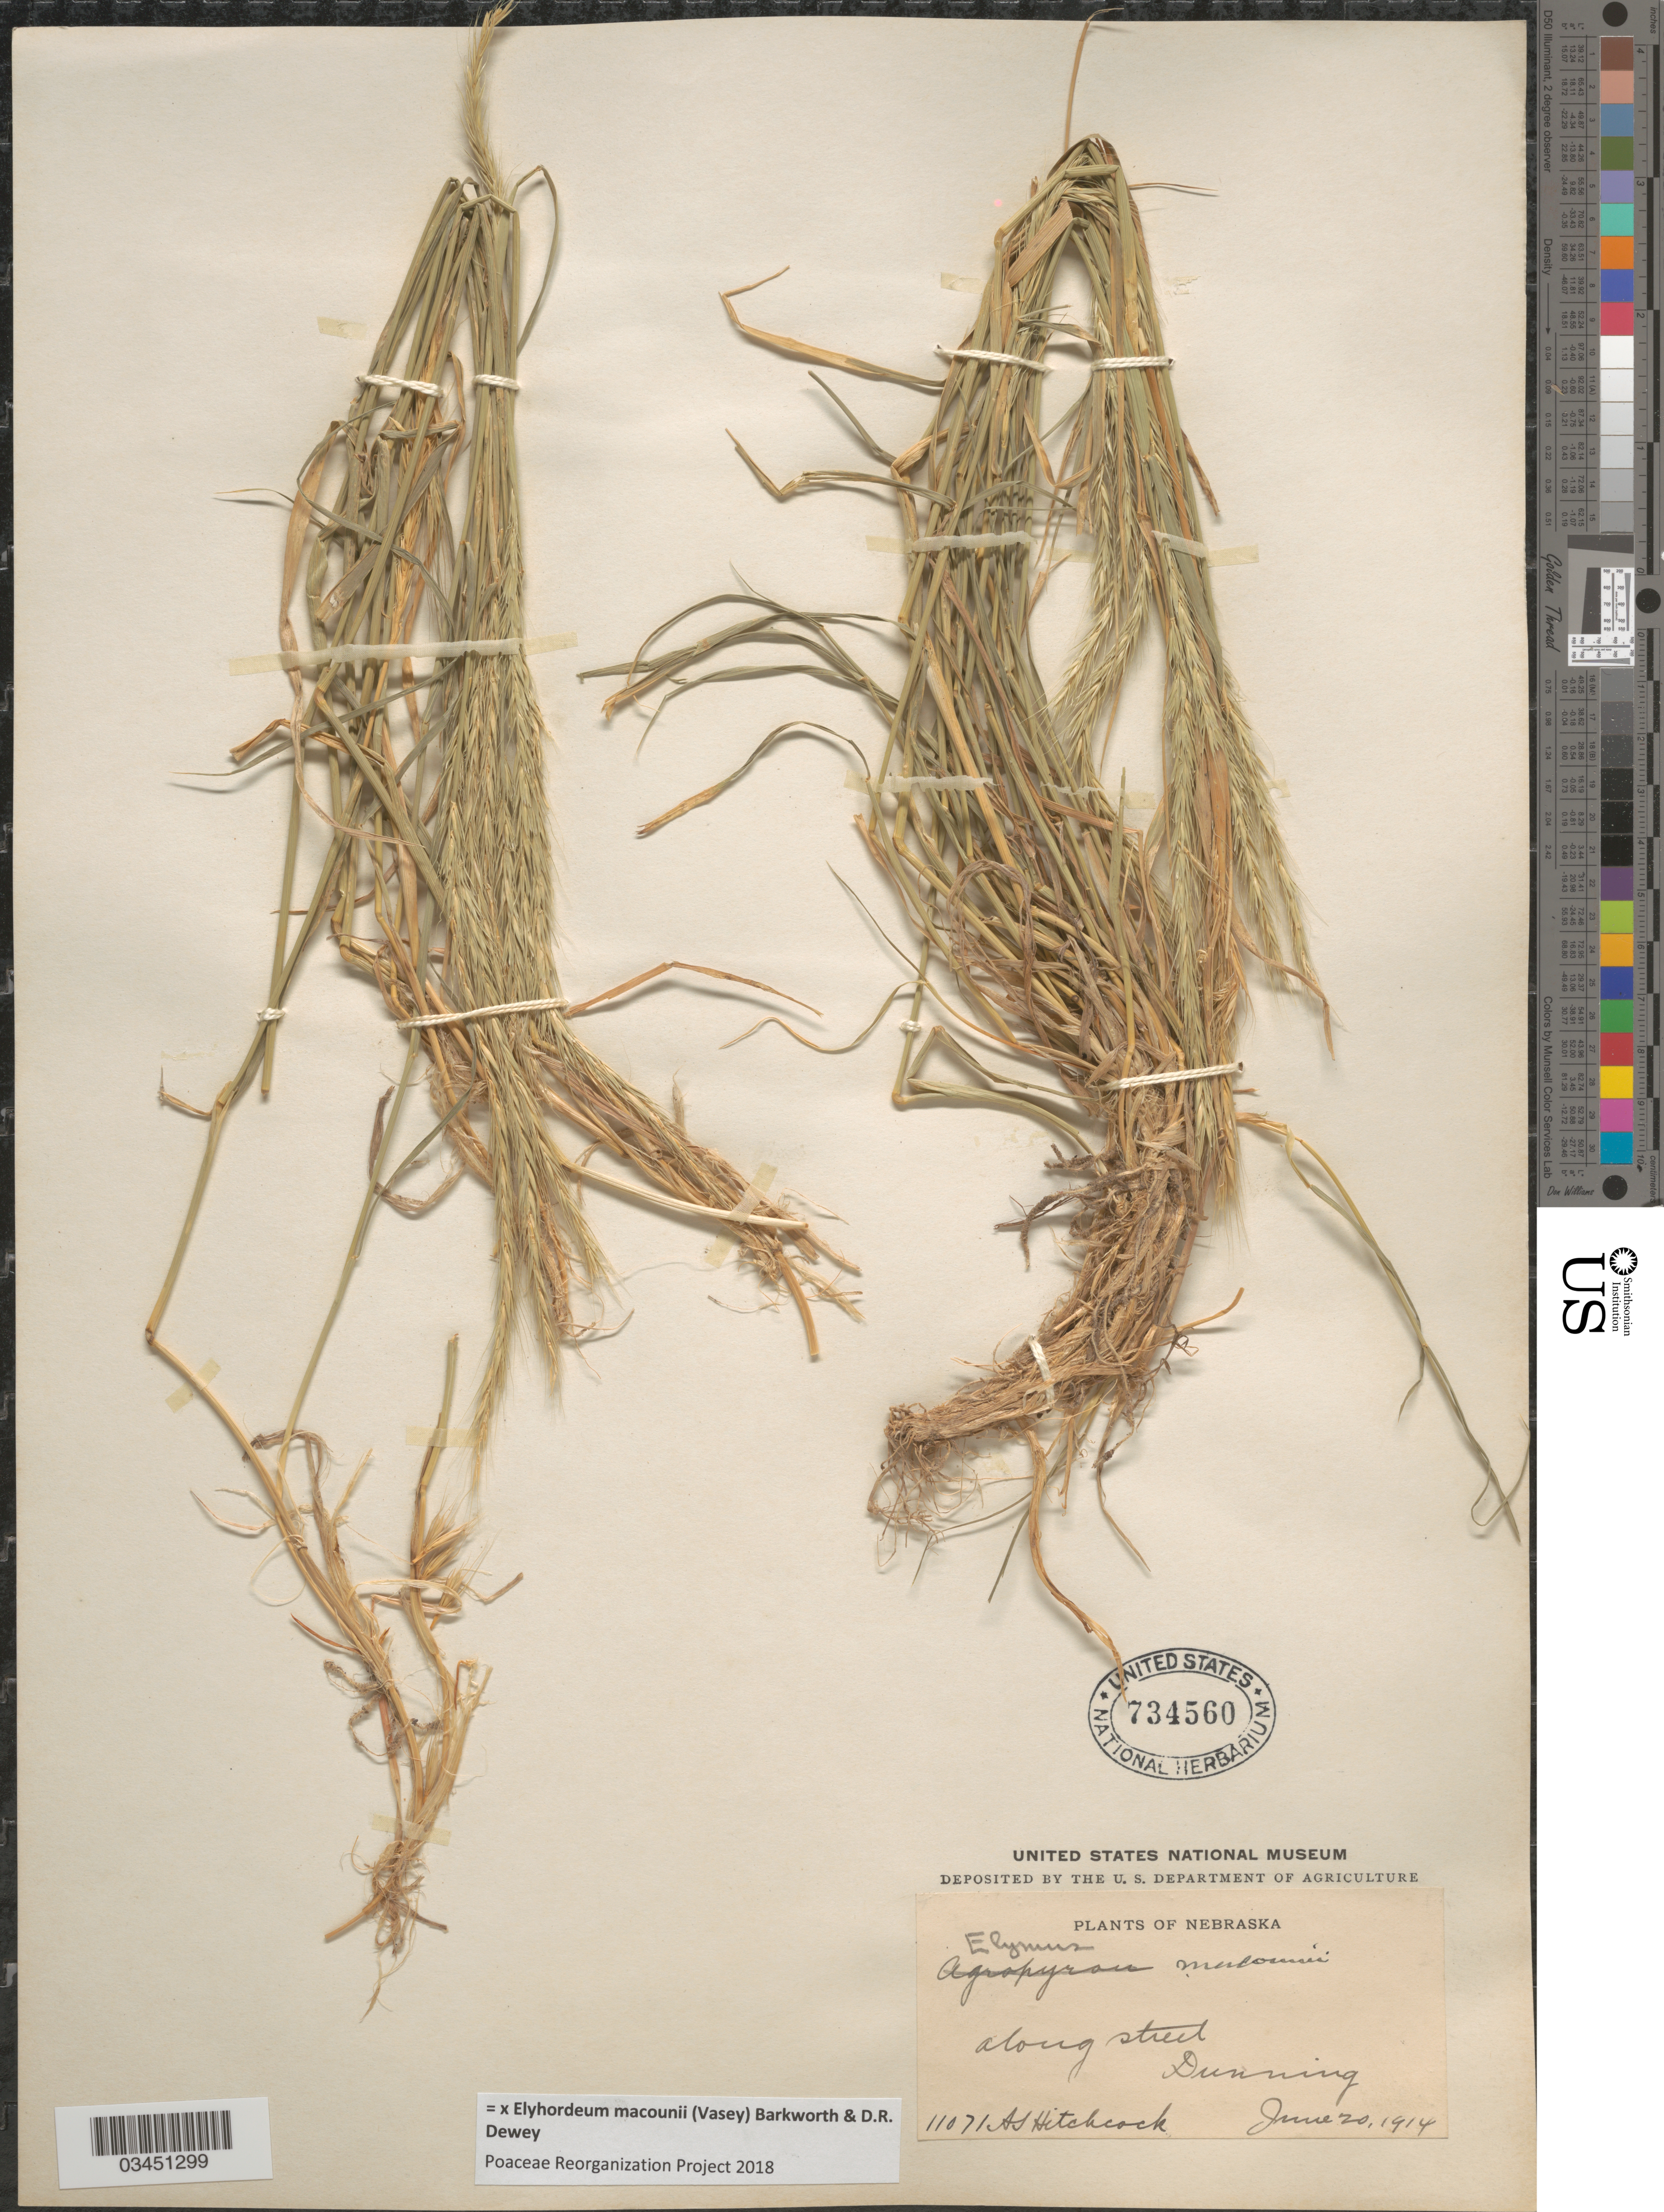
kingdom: Plantae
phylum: Tracheophyta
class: Liliopsida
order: Poales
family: Poaceae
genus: Elyhordeum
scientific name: x Elyhordeum macounii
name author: (Vasey) Barkworth & Dewey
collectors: A. S. Hitchcock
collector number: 11071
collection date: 1914-06-20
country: United States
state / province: Nebraska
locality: Along street. Dunning.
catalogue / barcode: US 734560